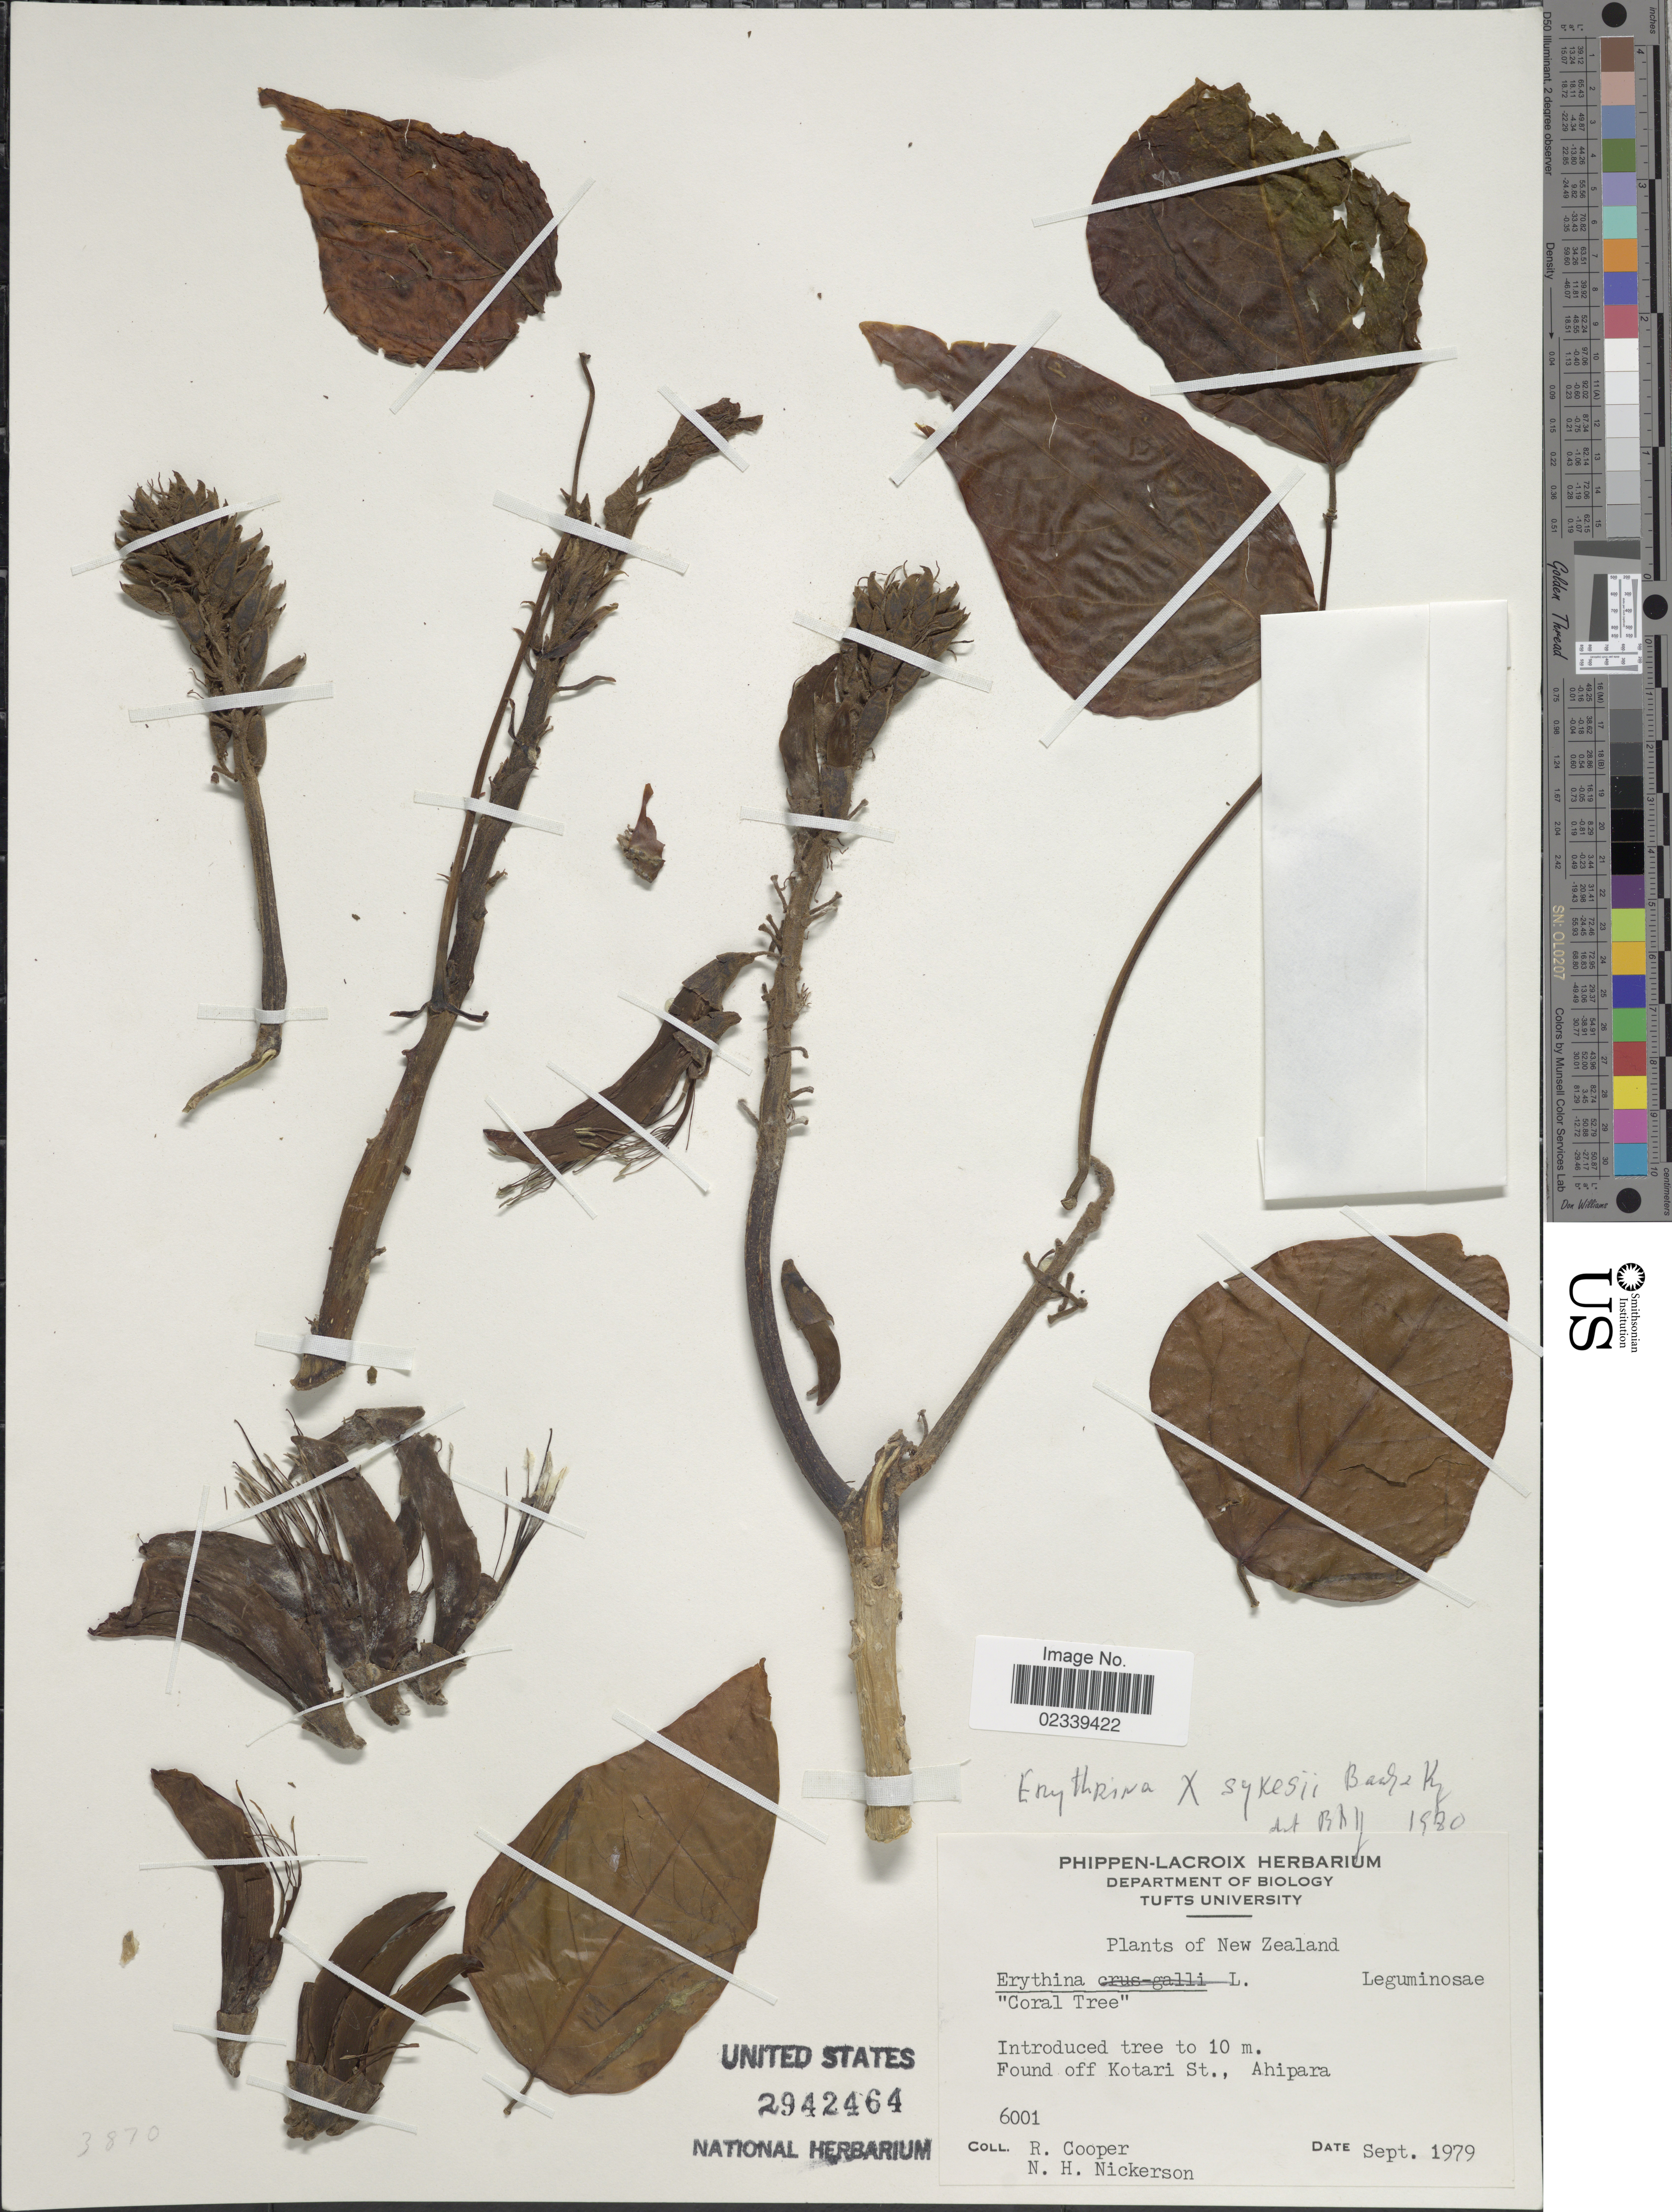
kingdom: Plantae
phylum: Tracheophyta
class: Magnoliopsida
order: Fabales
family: Fabaceae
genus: Erythrina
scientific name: Erythrina x sykesii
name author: Barneby & Krukoff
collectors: R. Cooper & N. Nickerson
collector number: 6001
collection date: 1979-09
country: New Zealand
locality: Found off Kotari St., Ahipara.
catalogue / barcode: US 2942464